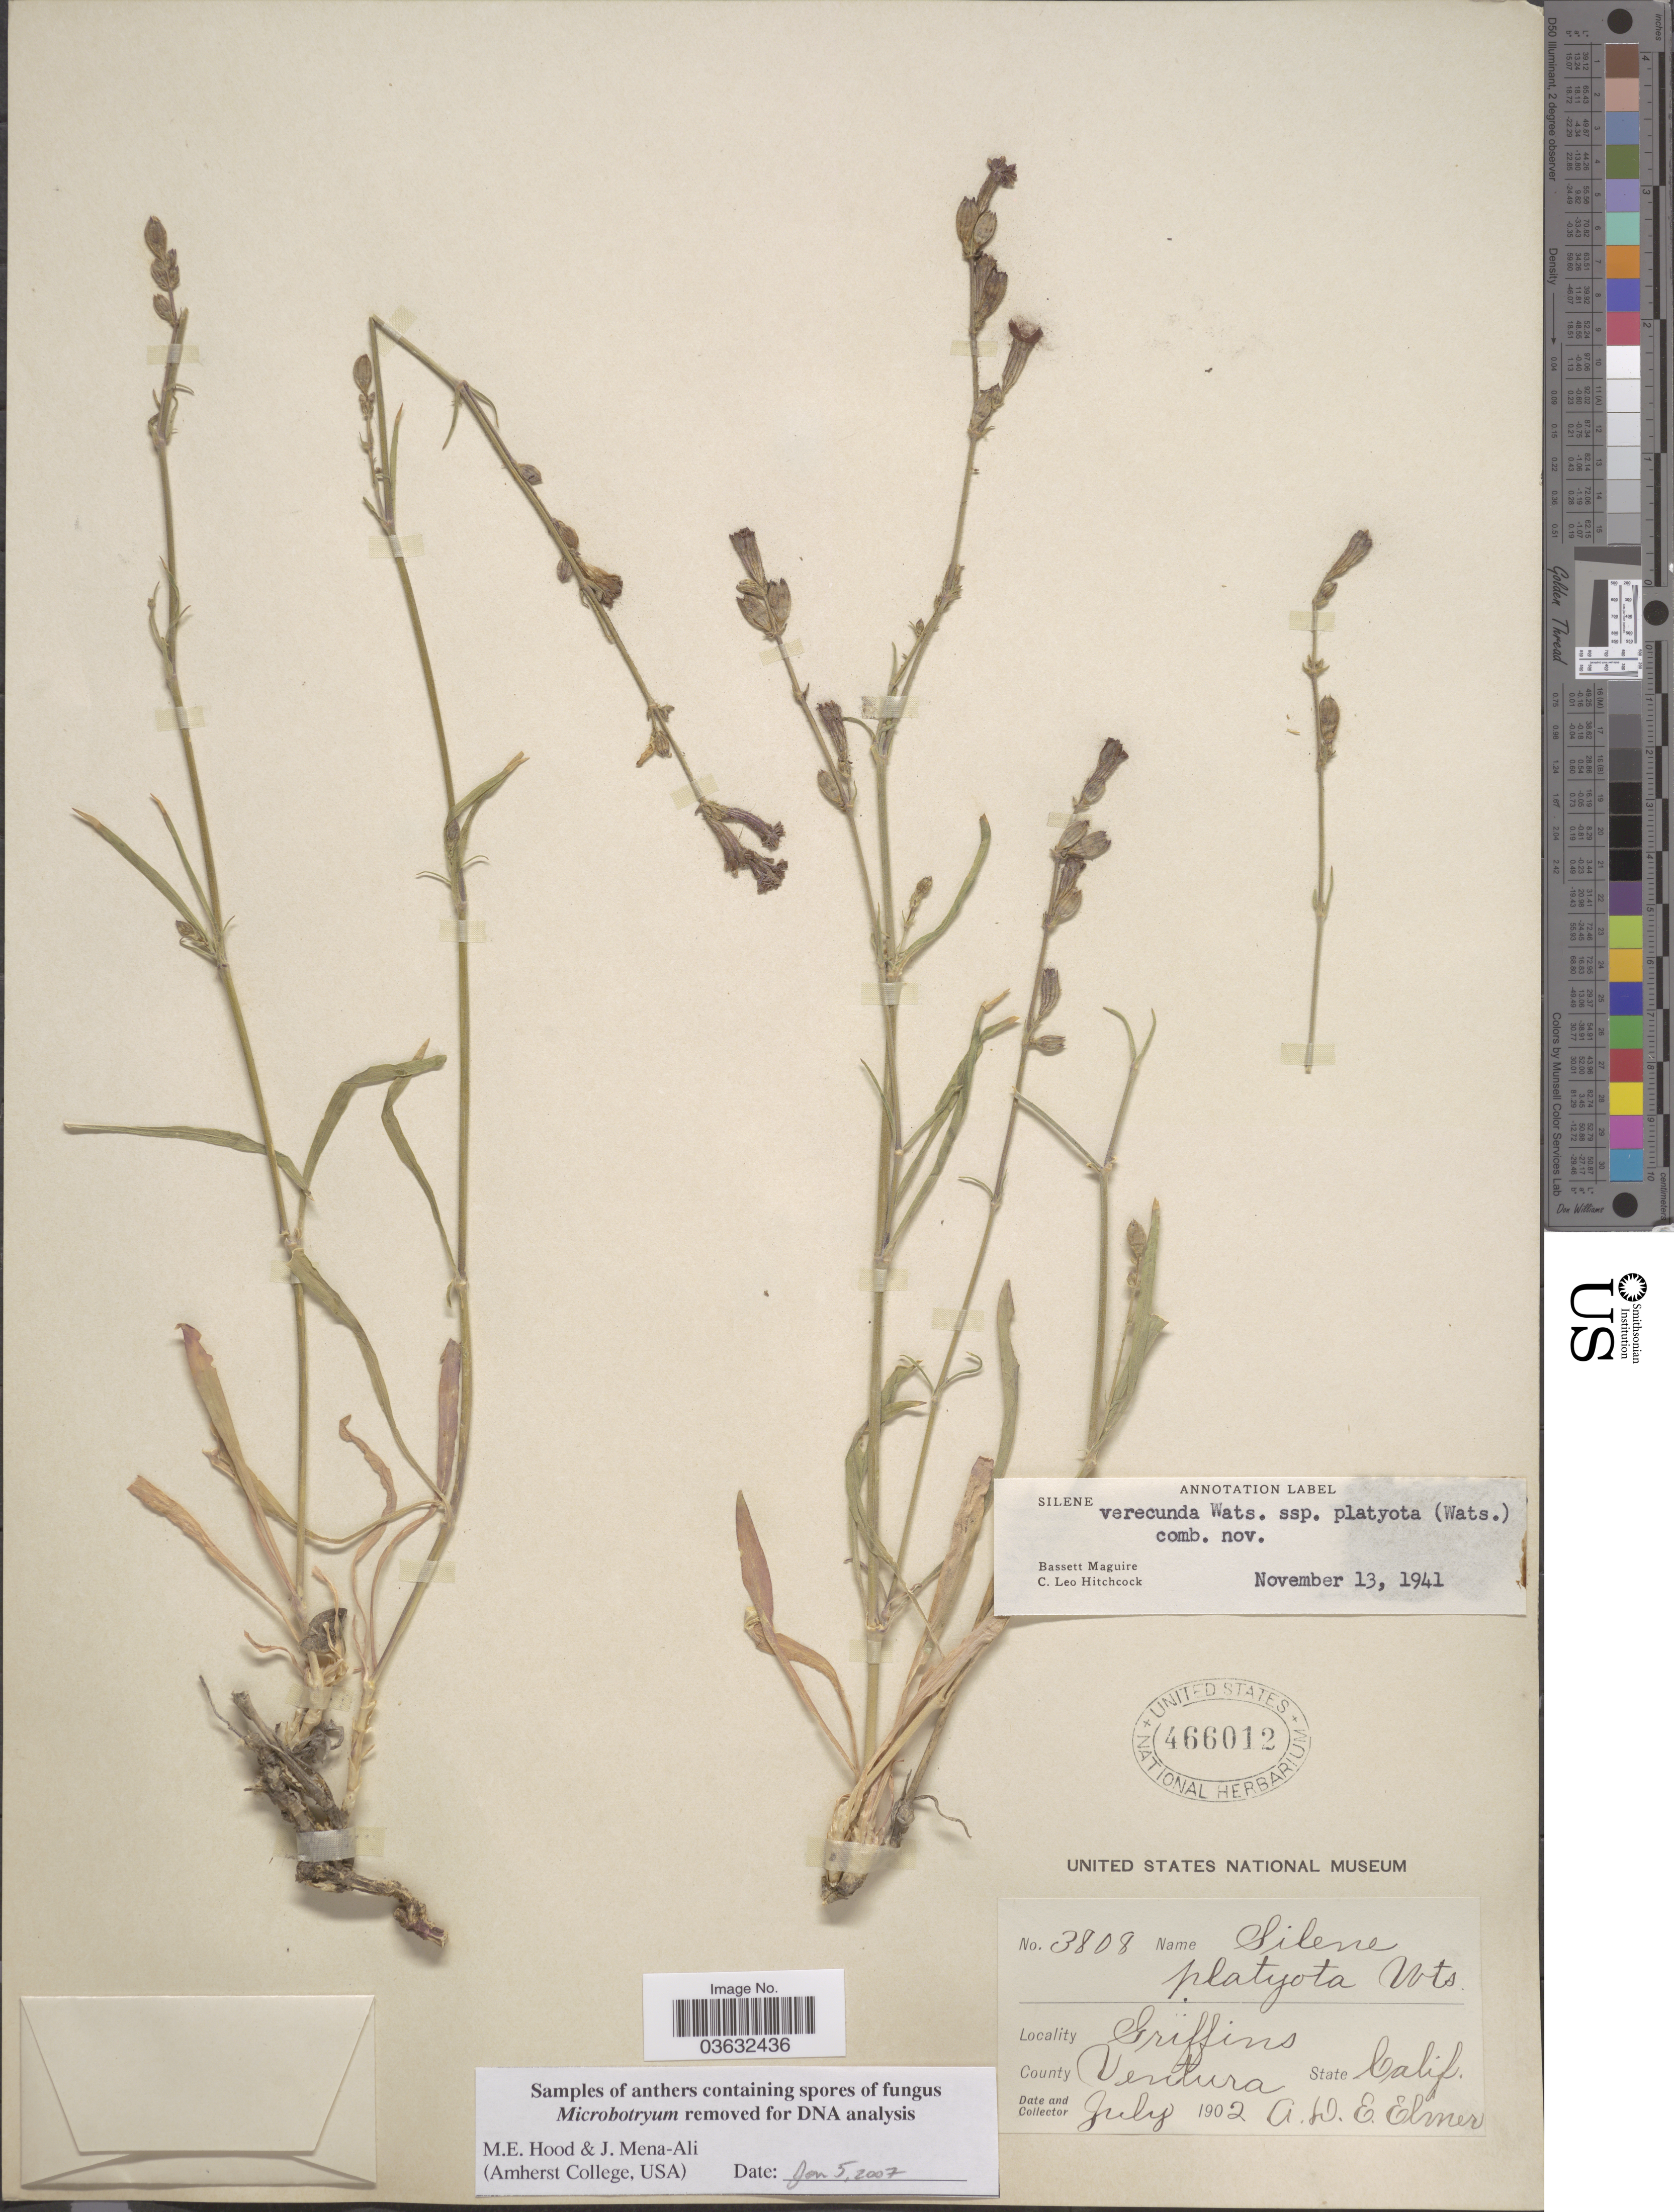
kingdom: Plantae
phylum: Tracheophyta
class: Magnoliopsida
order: Caryophyllales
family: Caryophyllaceae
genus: Silene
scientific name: Silene verecunda subsp. platyota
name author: (S. Watson) C.L. Hitchc. & Maguire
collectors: A. D. E. Elmer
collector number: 3808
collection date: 1902-07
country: United States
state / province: California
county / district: Ventura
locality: Griffins, County Ventura.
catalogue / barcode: US 466012